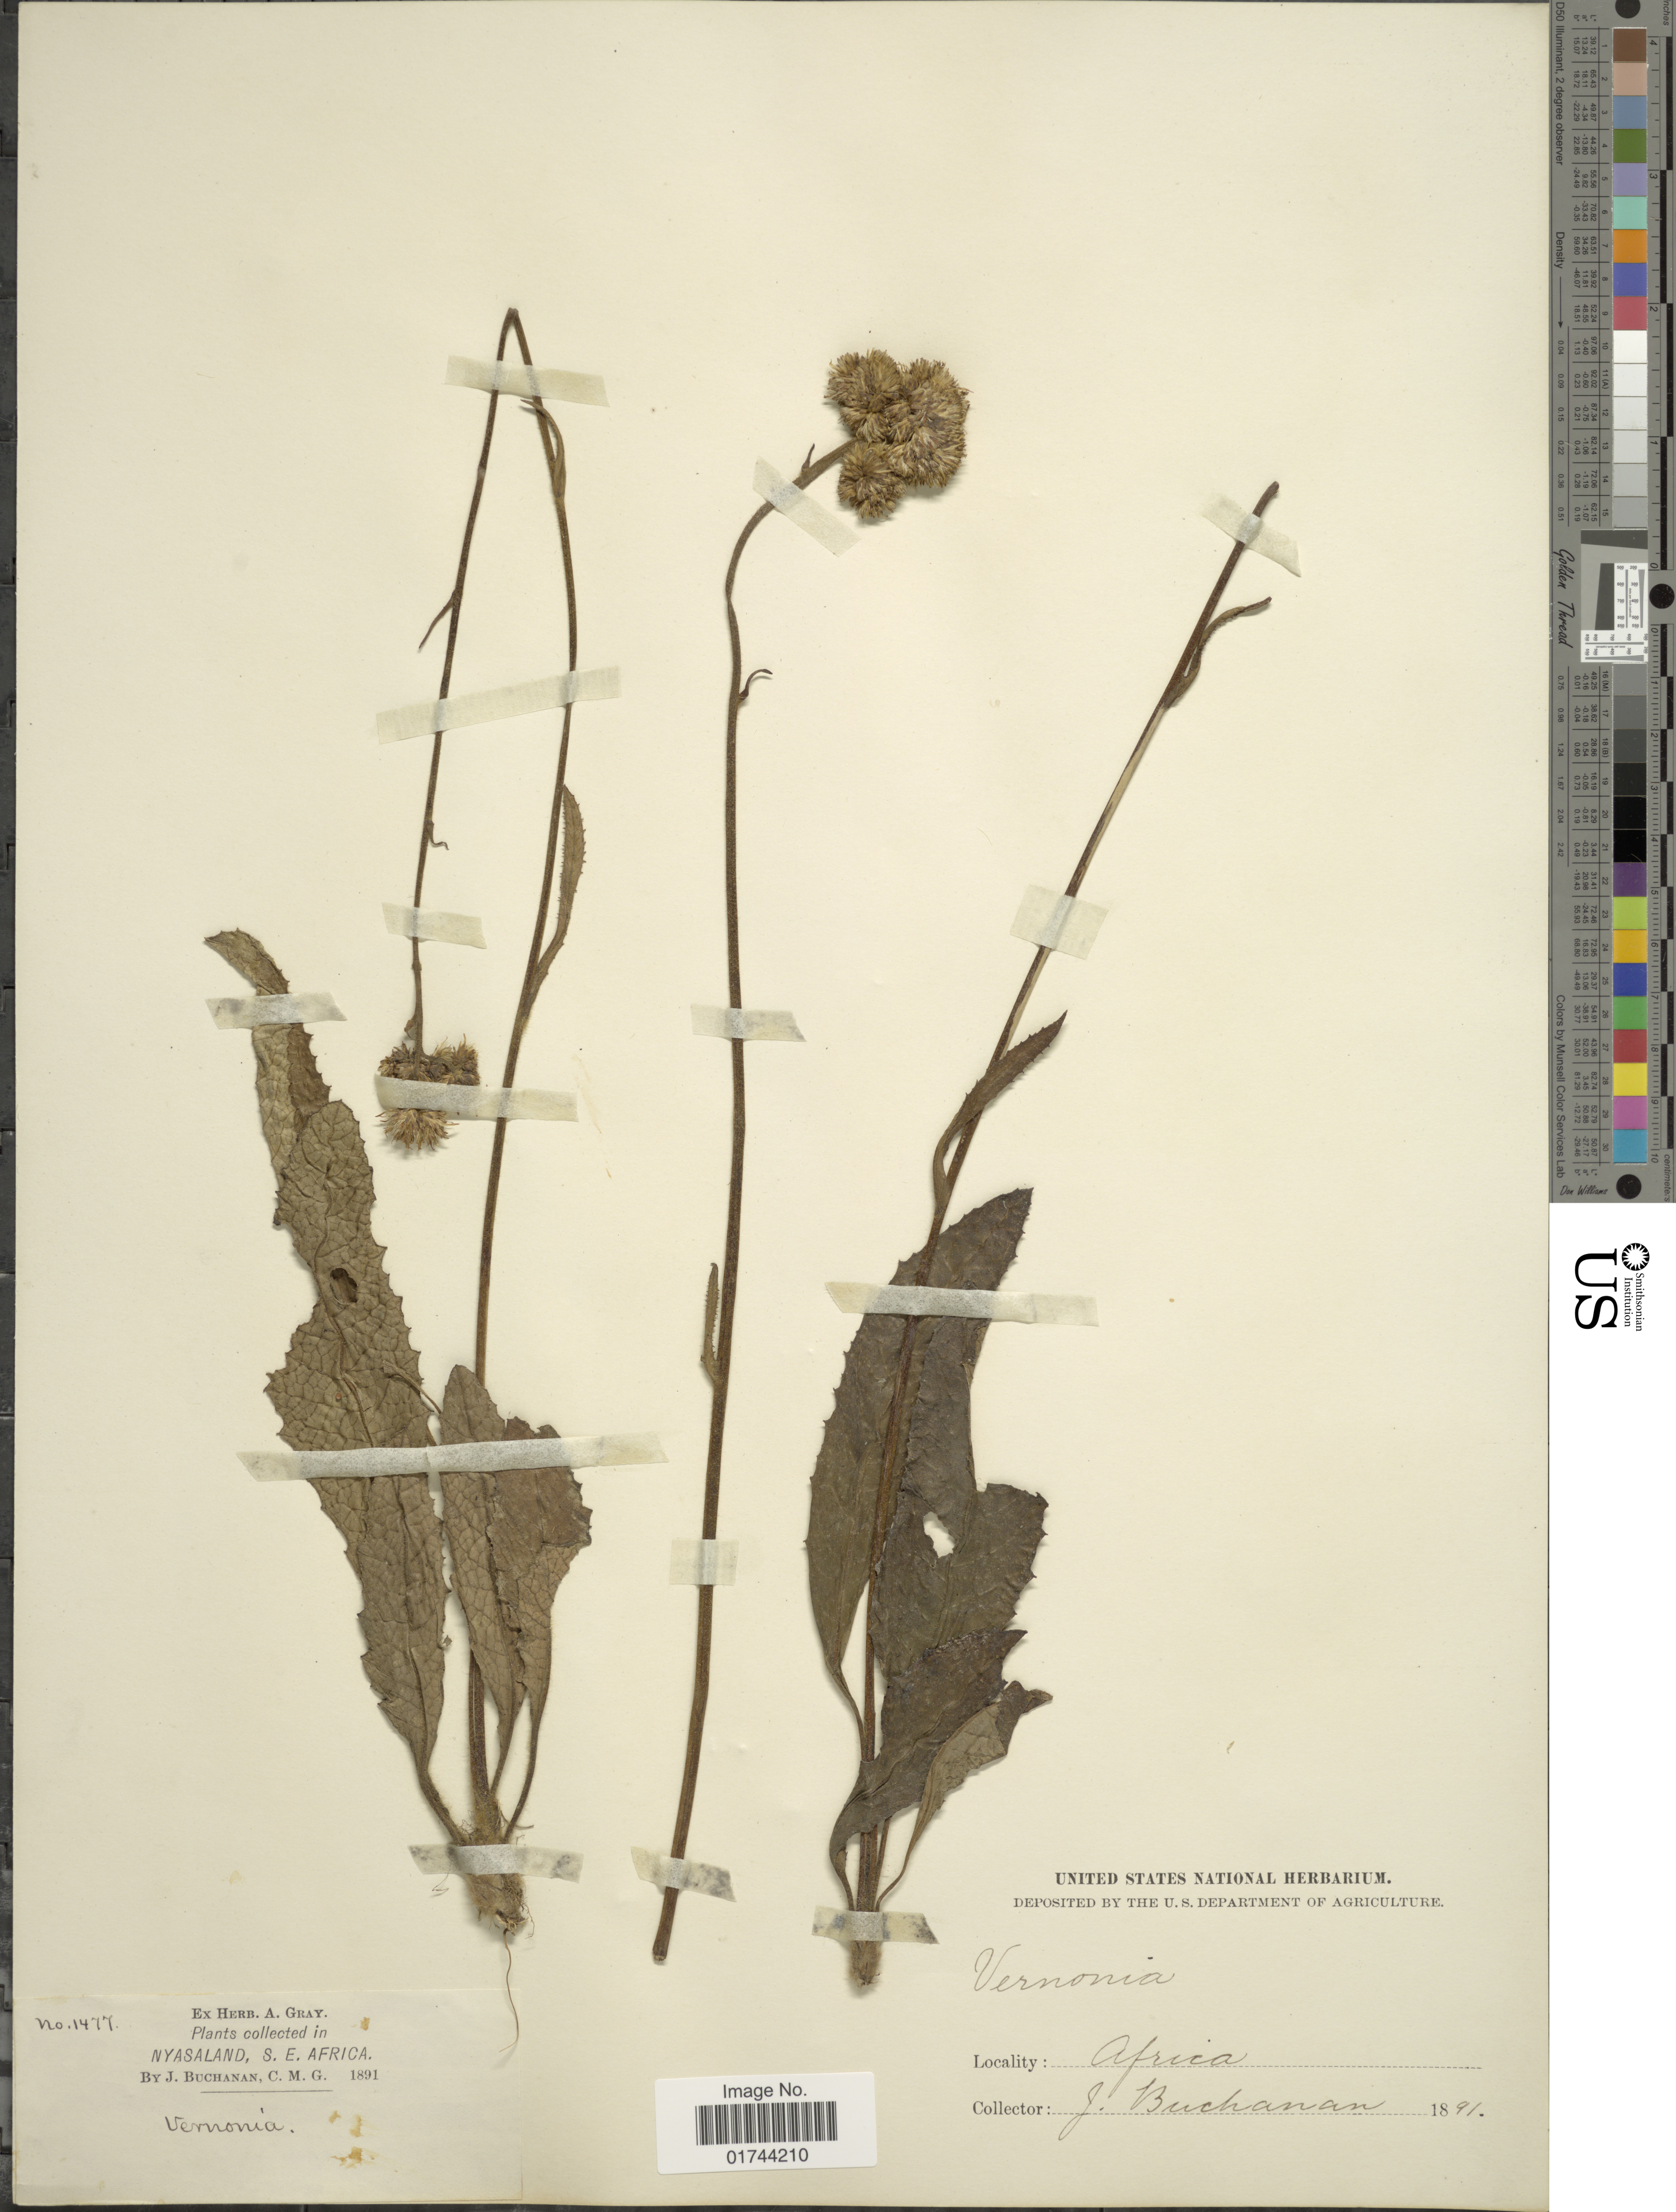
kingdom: Plantae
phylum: Tracheophyta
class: Magnoliopsida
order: Asterales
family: Asteraceae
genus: Inula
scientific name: Inula sp.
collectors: J. Buchanan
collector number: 1477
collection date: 1891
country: Malawi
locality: Nyasaland, S. E. Africa